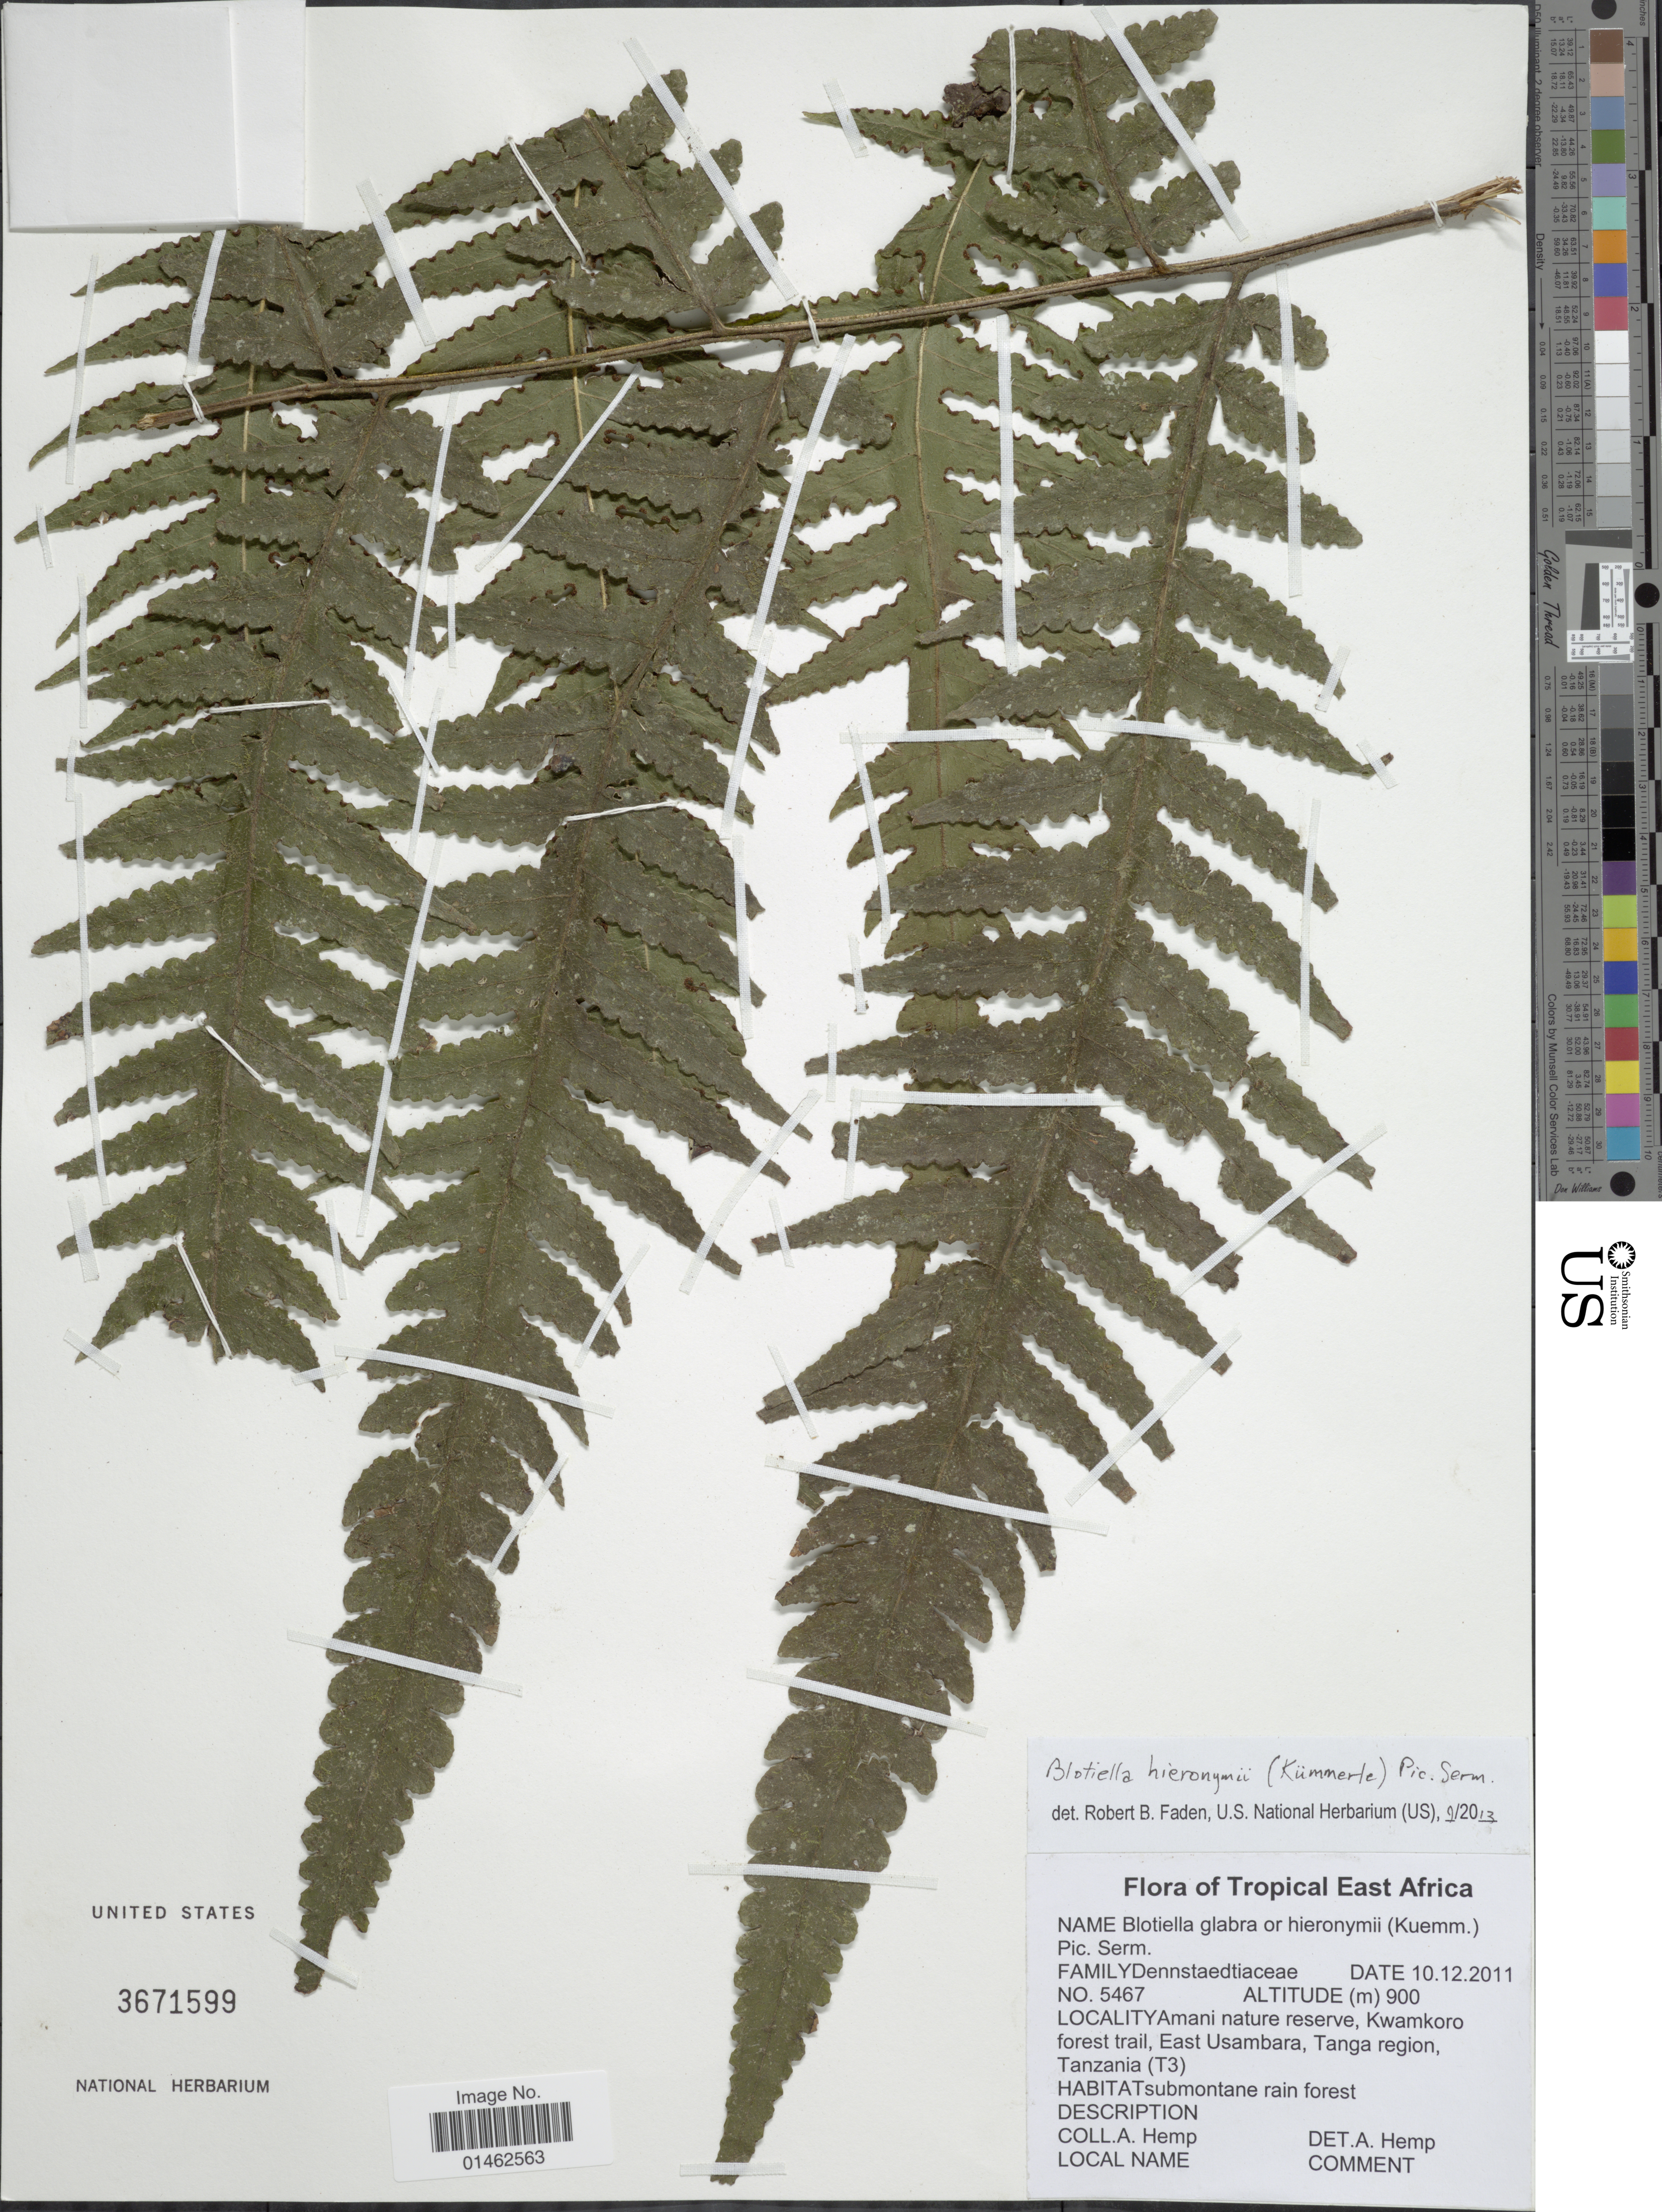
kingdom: Plantae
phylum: Tracheophyta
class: Polypodiopsida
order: Polypodiales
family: Dennstaedtiaceae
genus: Blotiella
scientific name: Blotiella hieronymi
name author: (Kummerle) Pic. Serm.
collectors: A. Hemp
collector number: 5467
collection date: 2011-12-10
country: Tanzania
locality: Tropical East Africa, Amani nature reserve, Kwamkoro forest trail, East Usambara, Tanga region,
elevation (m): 900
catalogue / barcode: US 3671599